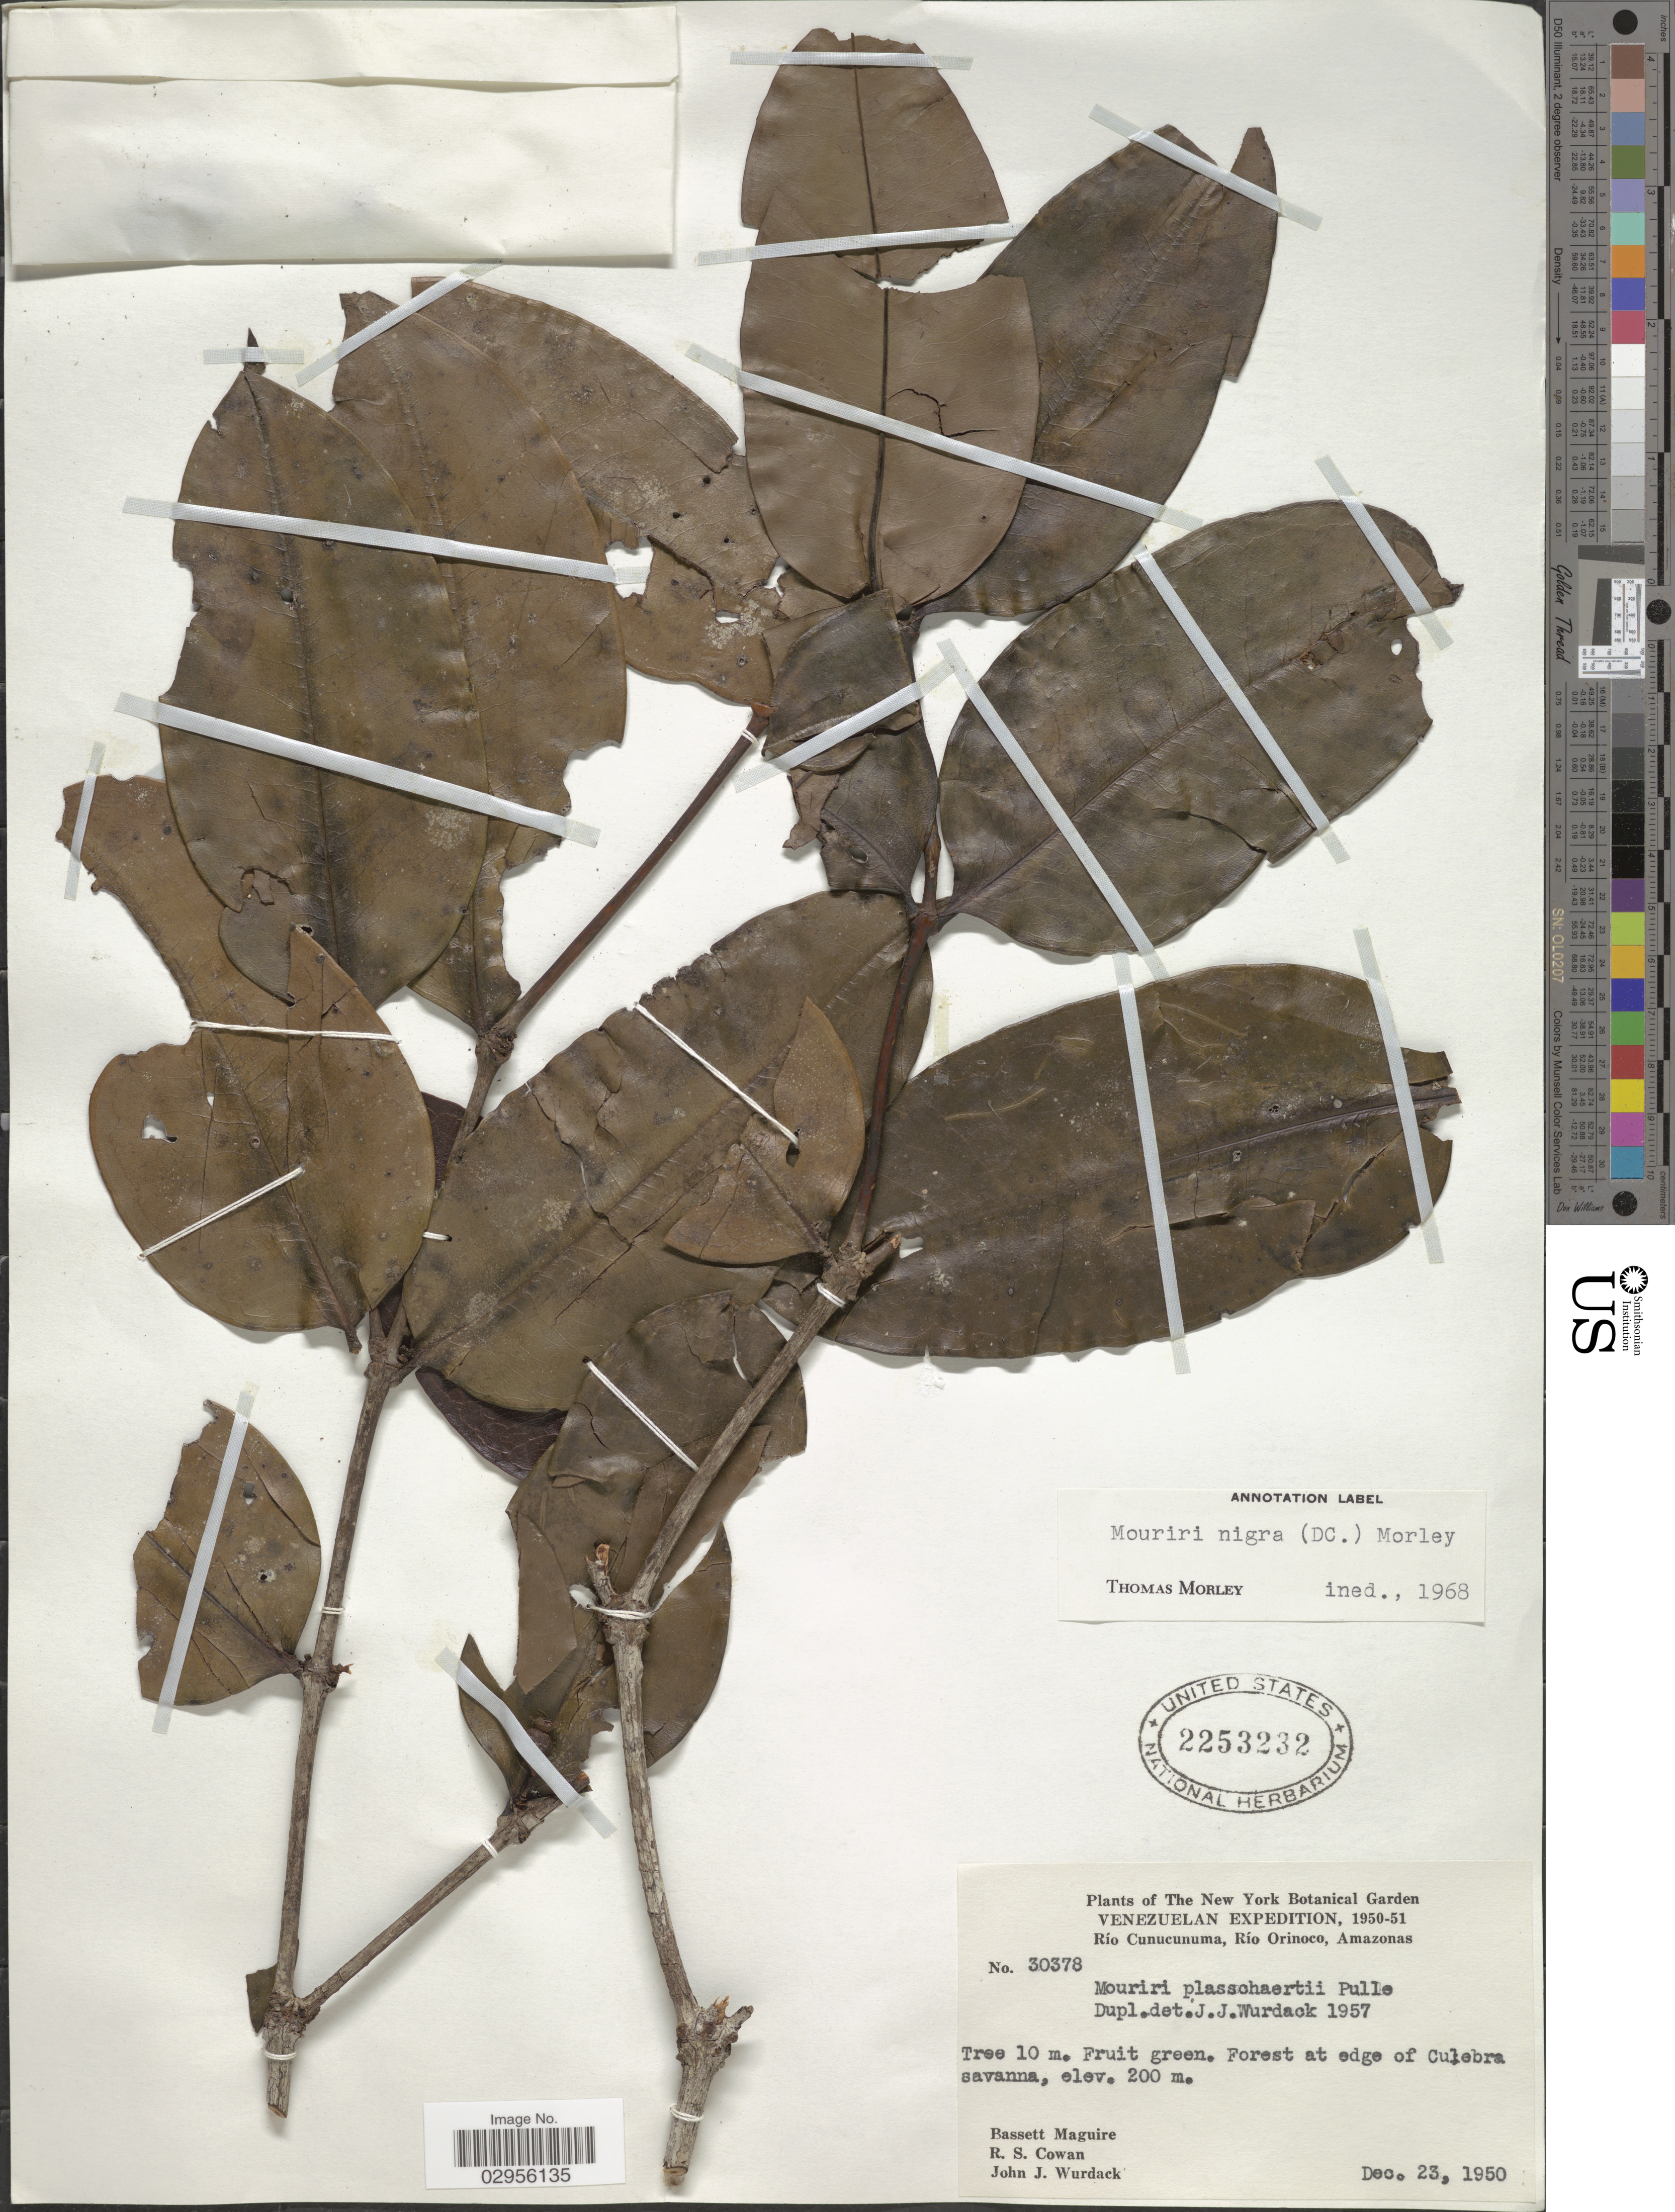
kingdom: Plantae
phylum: Tracheophyta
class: Magnoliopsida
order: Myrtales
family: Melastomataceae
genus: Mouriri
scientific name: Mouriri nigra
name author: (DC.) Morley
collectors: B. Maguire, R. S. Cowan & J. J. Wurdack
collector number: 30378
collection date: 1950-12-23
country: Venezuela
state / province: Amazonas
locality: Río Cunucunuma, Río Orinoco. Forest at edge of Culebra savanna.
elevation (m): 200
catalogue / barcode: US 2253232